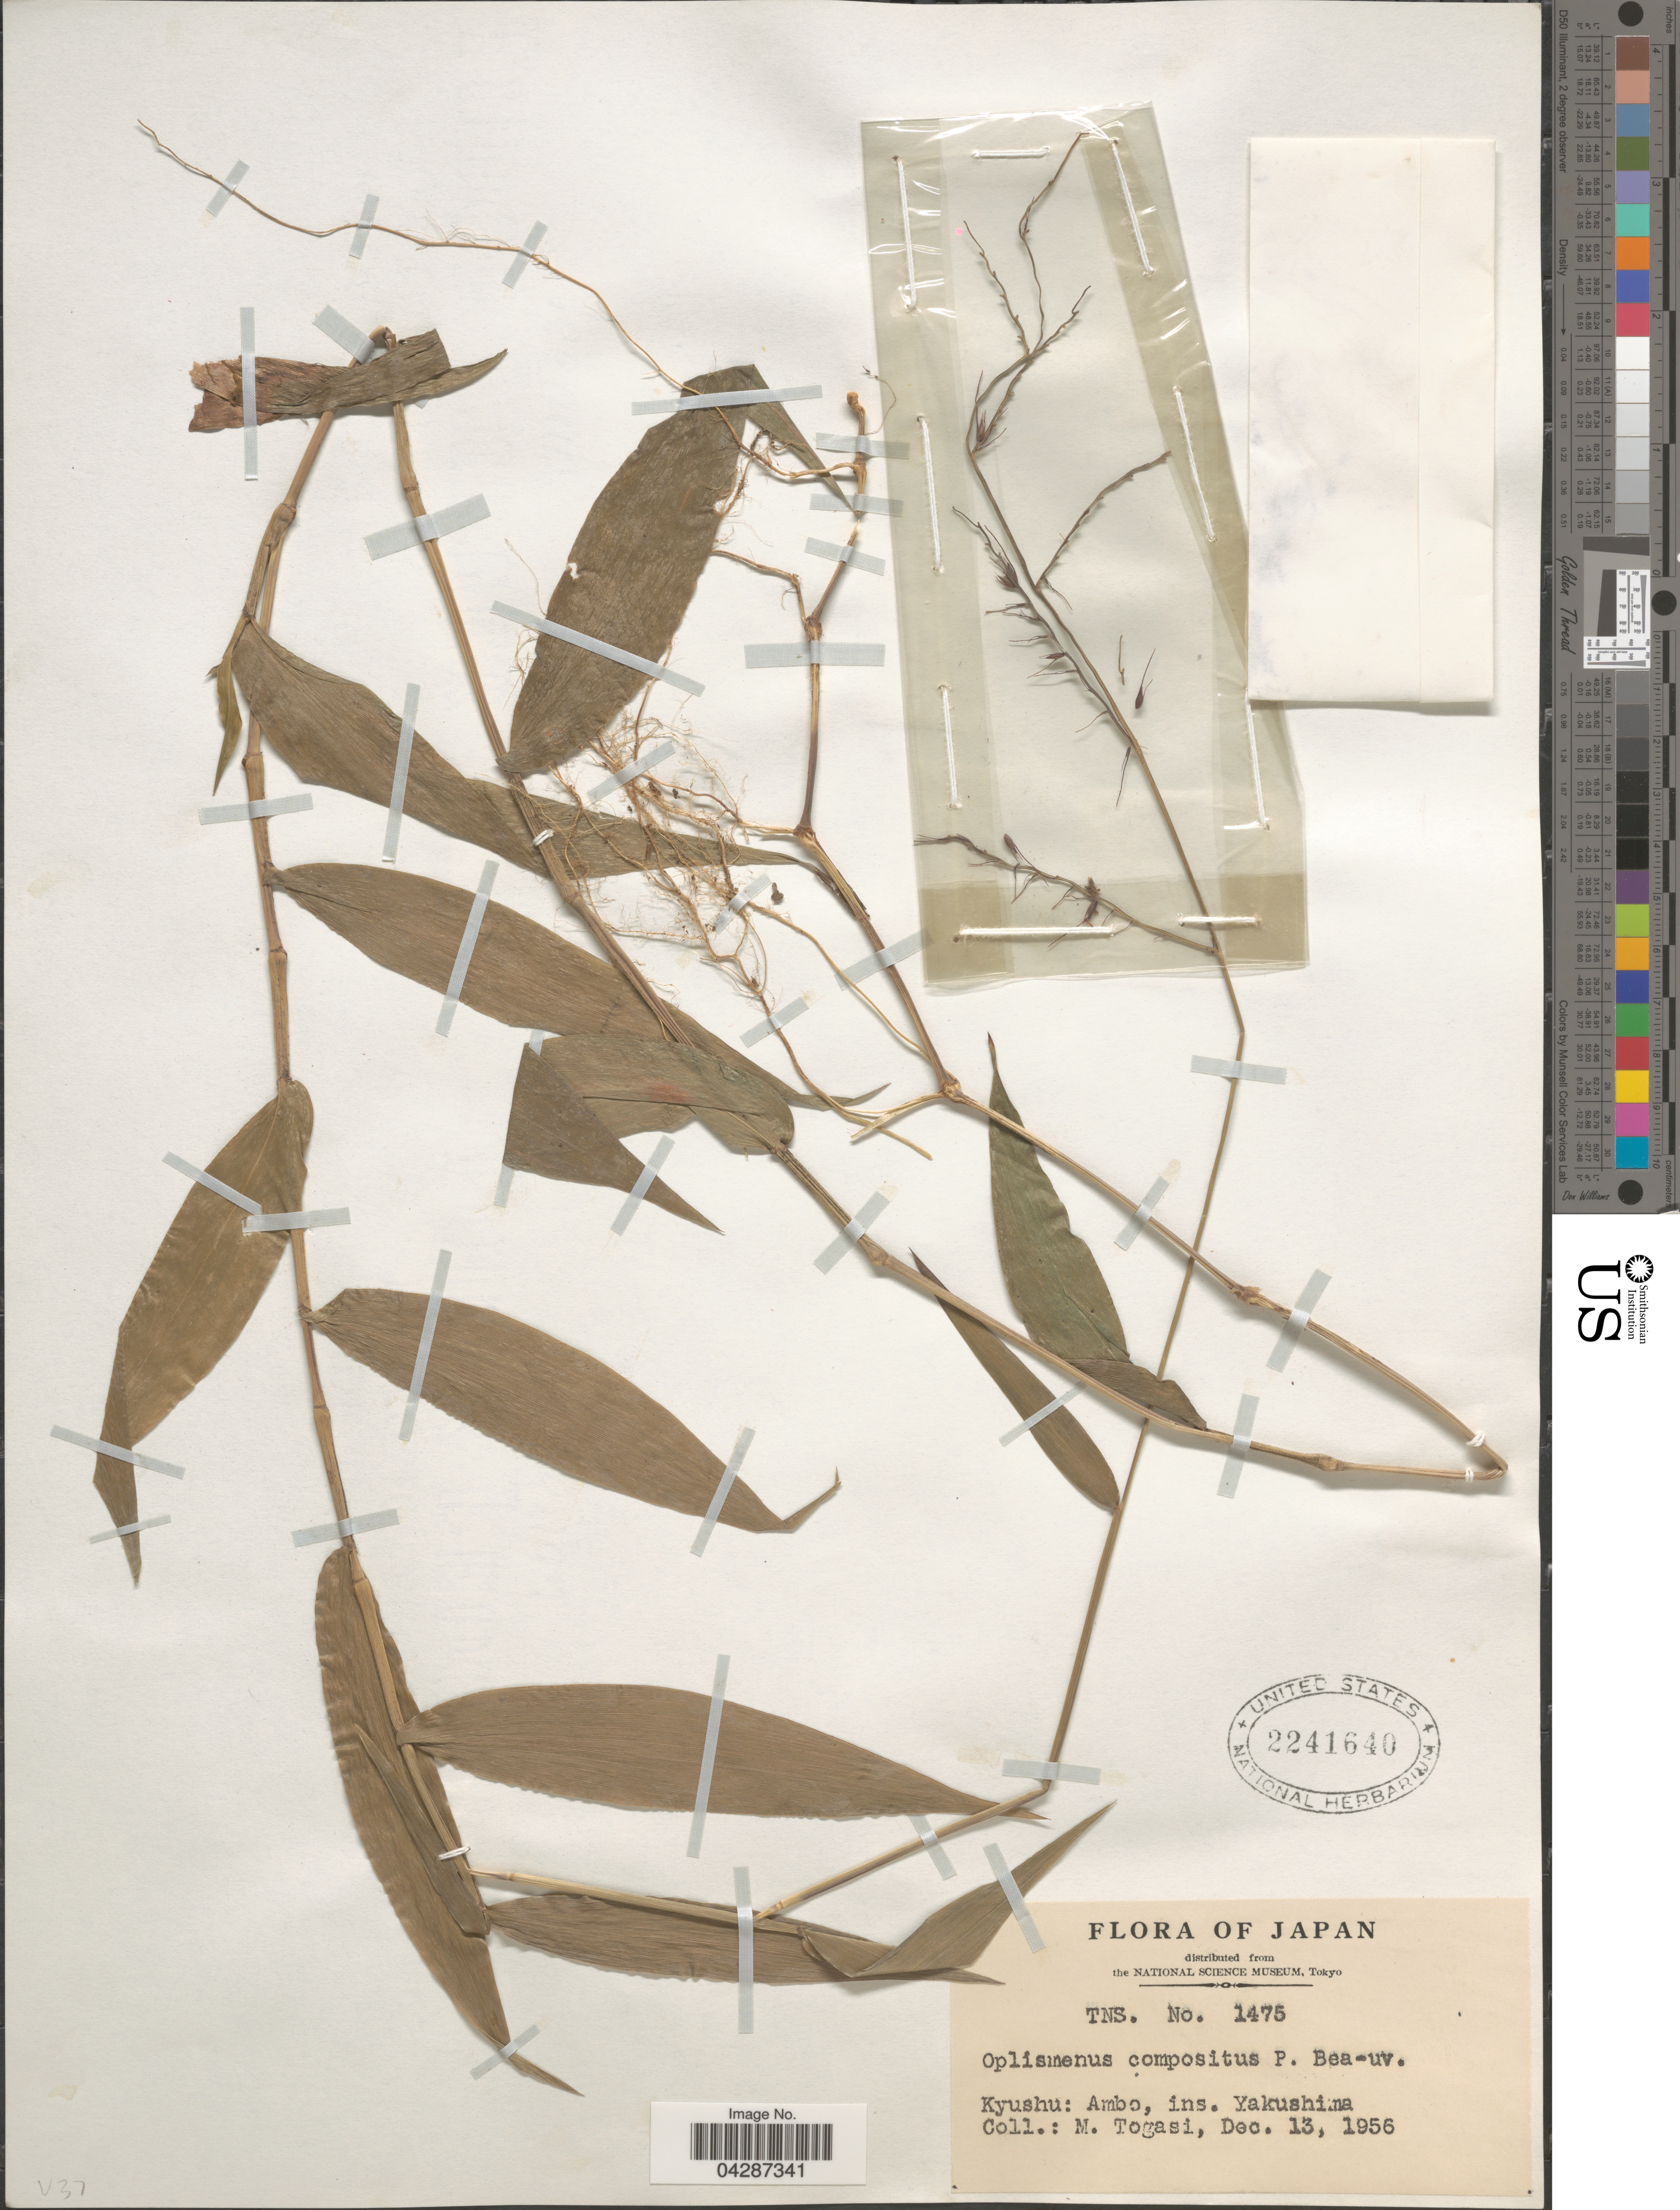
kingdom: Plantae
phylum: Tracheophyta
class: Liliopsida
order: Poales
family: Poaceae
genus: Oplismenus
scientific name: Oplismenus compositus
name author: (L.) P. Beauv.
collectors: M. Togasi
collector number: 1475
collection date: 1956-12-13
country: Japan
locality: Kyushu: Amboh, ins. Yakushima.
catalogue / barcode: US 2241640